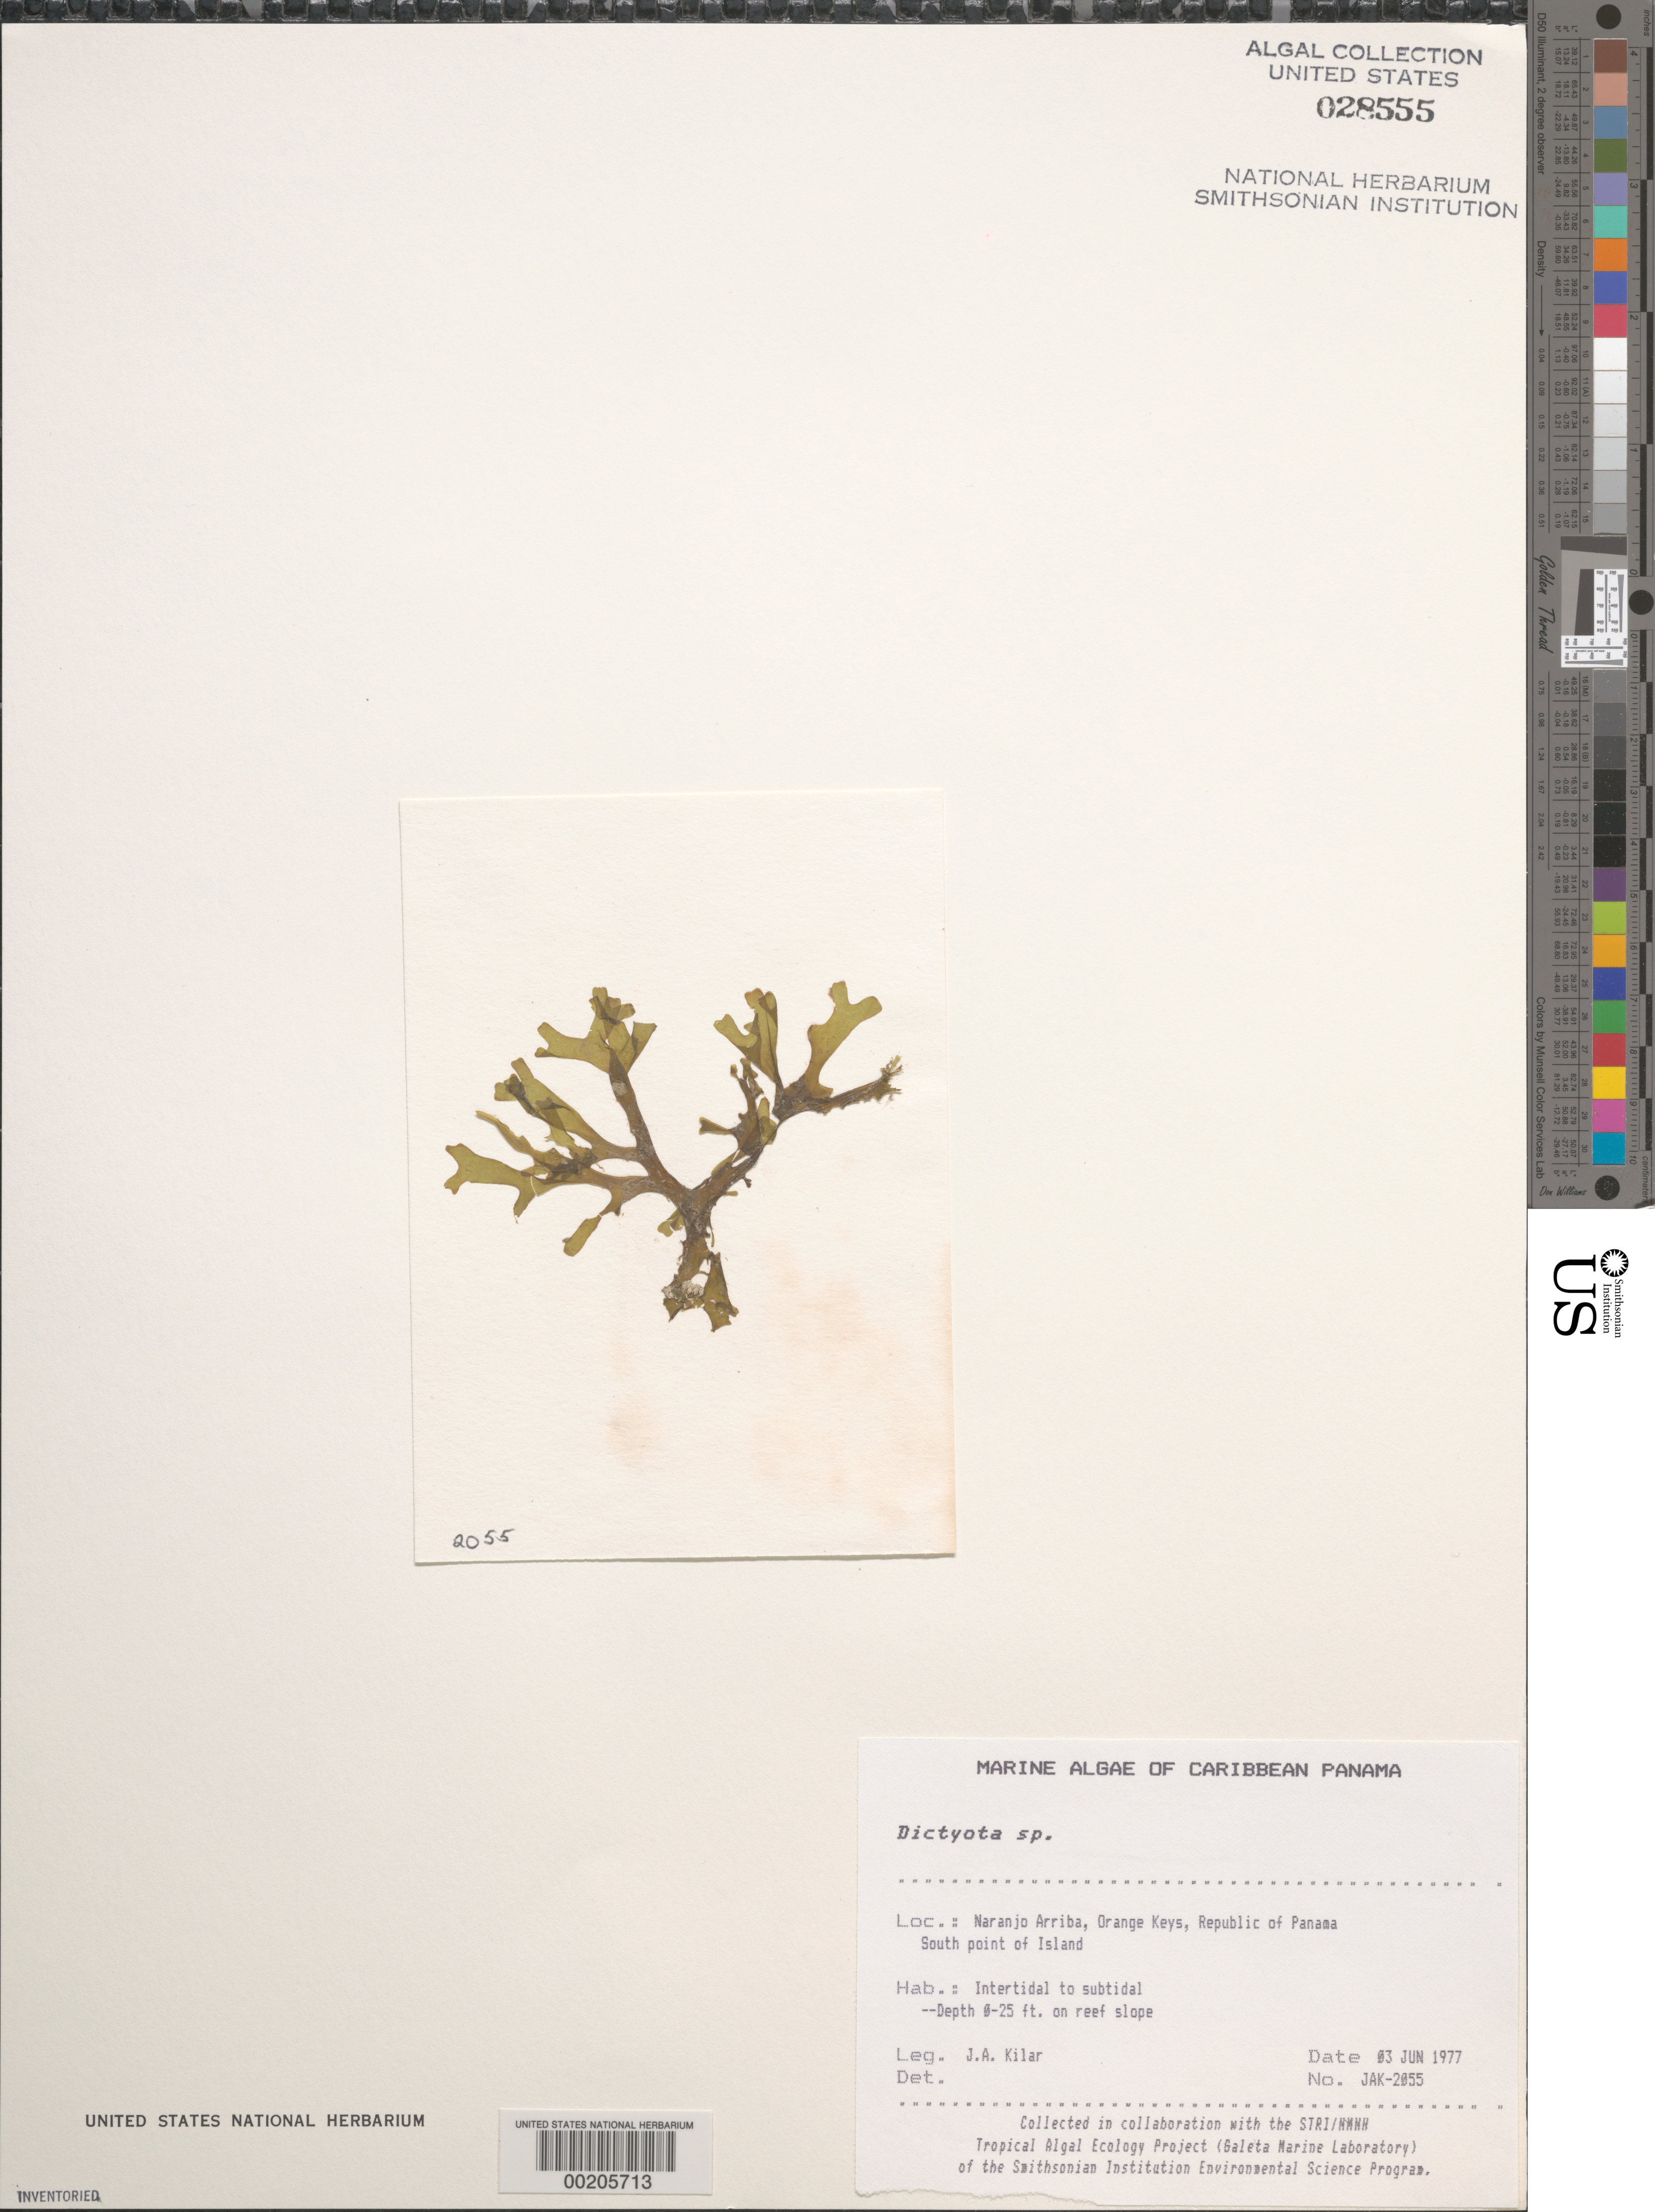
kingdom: Chromista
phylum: Ochrophyta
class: Phaeophyceae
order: Dictyotales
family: Dictyotaceae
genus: Dictyota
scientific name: Dictyota sp.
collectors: J. A. Kilar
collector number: JAK-2055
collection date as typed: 03 Jun 1977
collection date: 1977-06-03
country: Panama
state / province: Colón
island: Naranjo Arriba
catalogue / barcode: US 28555